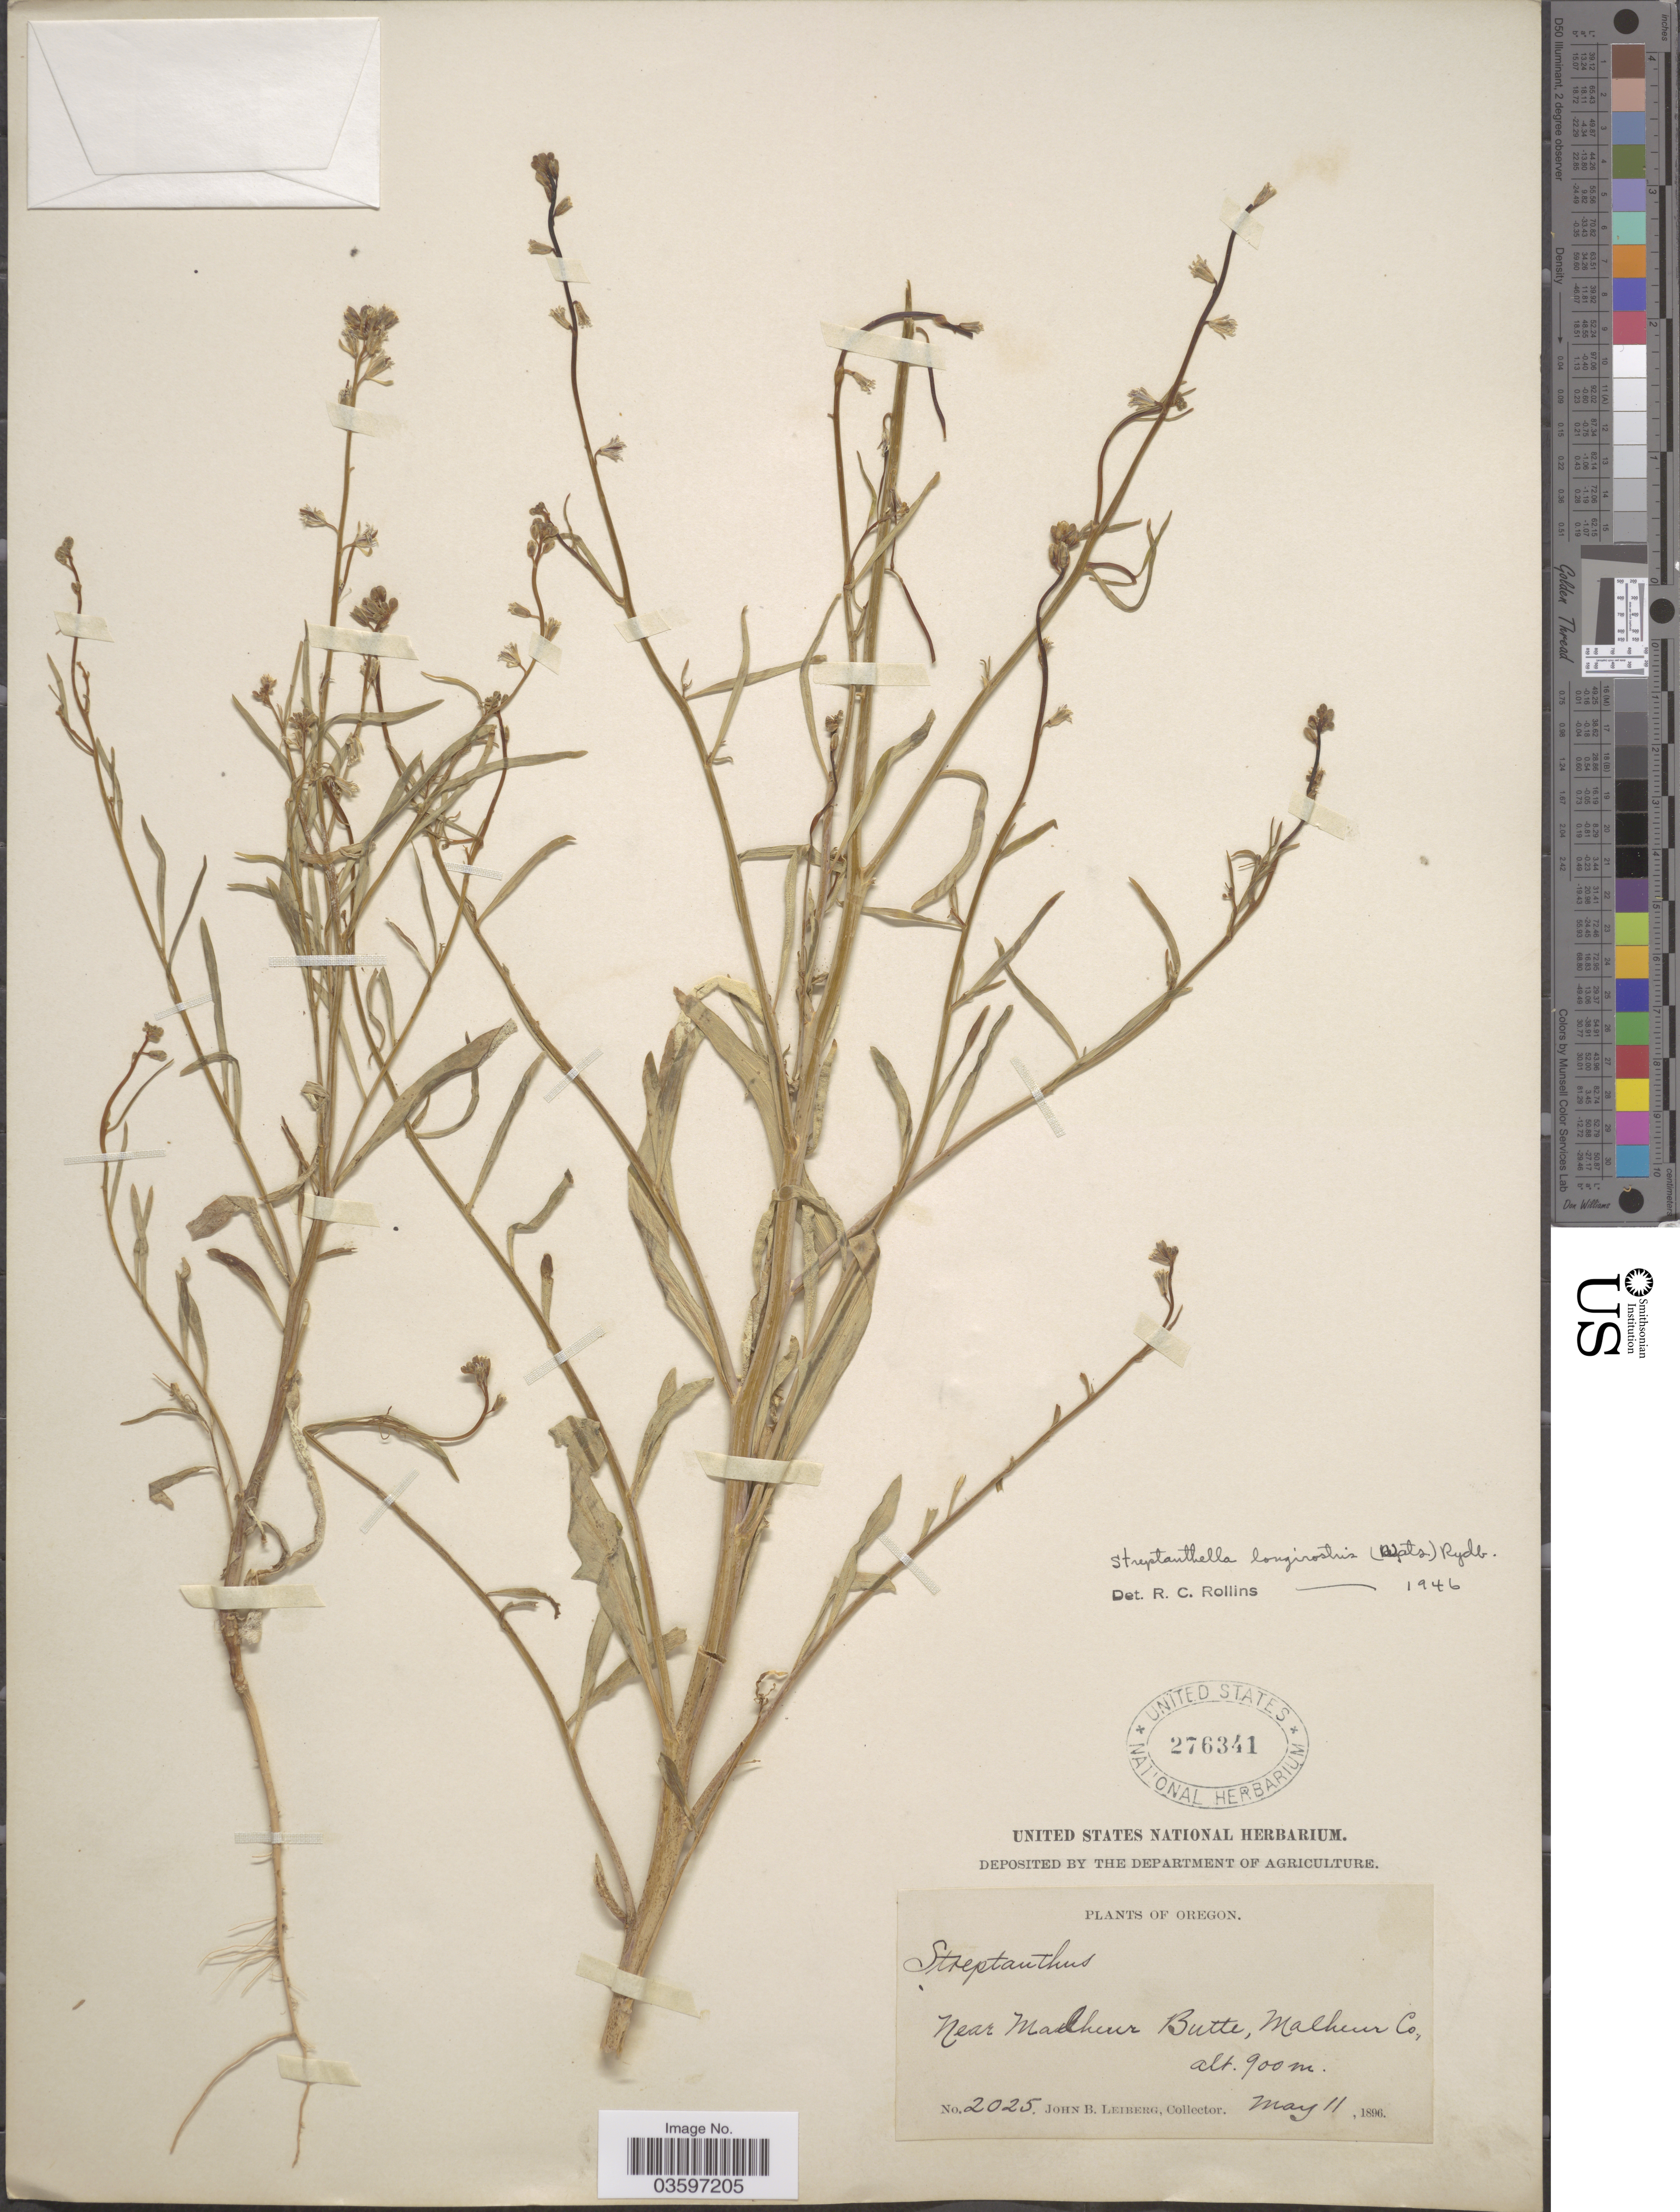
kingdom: Plantae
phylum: Tracheophyta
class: Magnoliopsida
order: Brassicales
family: Brassicaceae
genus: Streptanthella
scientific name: Streptanthella longirostris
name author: (S. Watson) Rydb.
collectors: J. B. Leiberg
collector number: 2025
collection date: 1896-05-11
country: United States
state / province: Oregon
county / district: Malheur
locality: Near Malheur Butte, Malheur Co.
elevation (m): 900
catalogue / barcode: US 276341